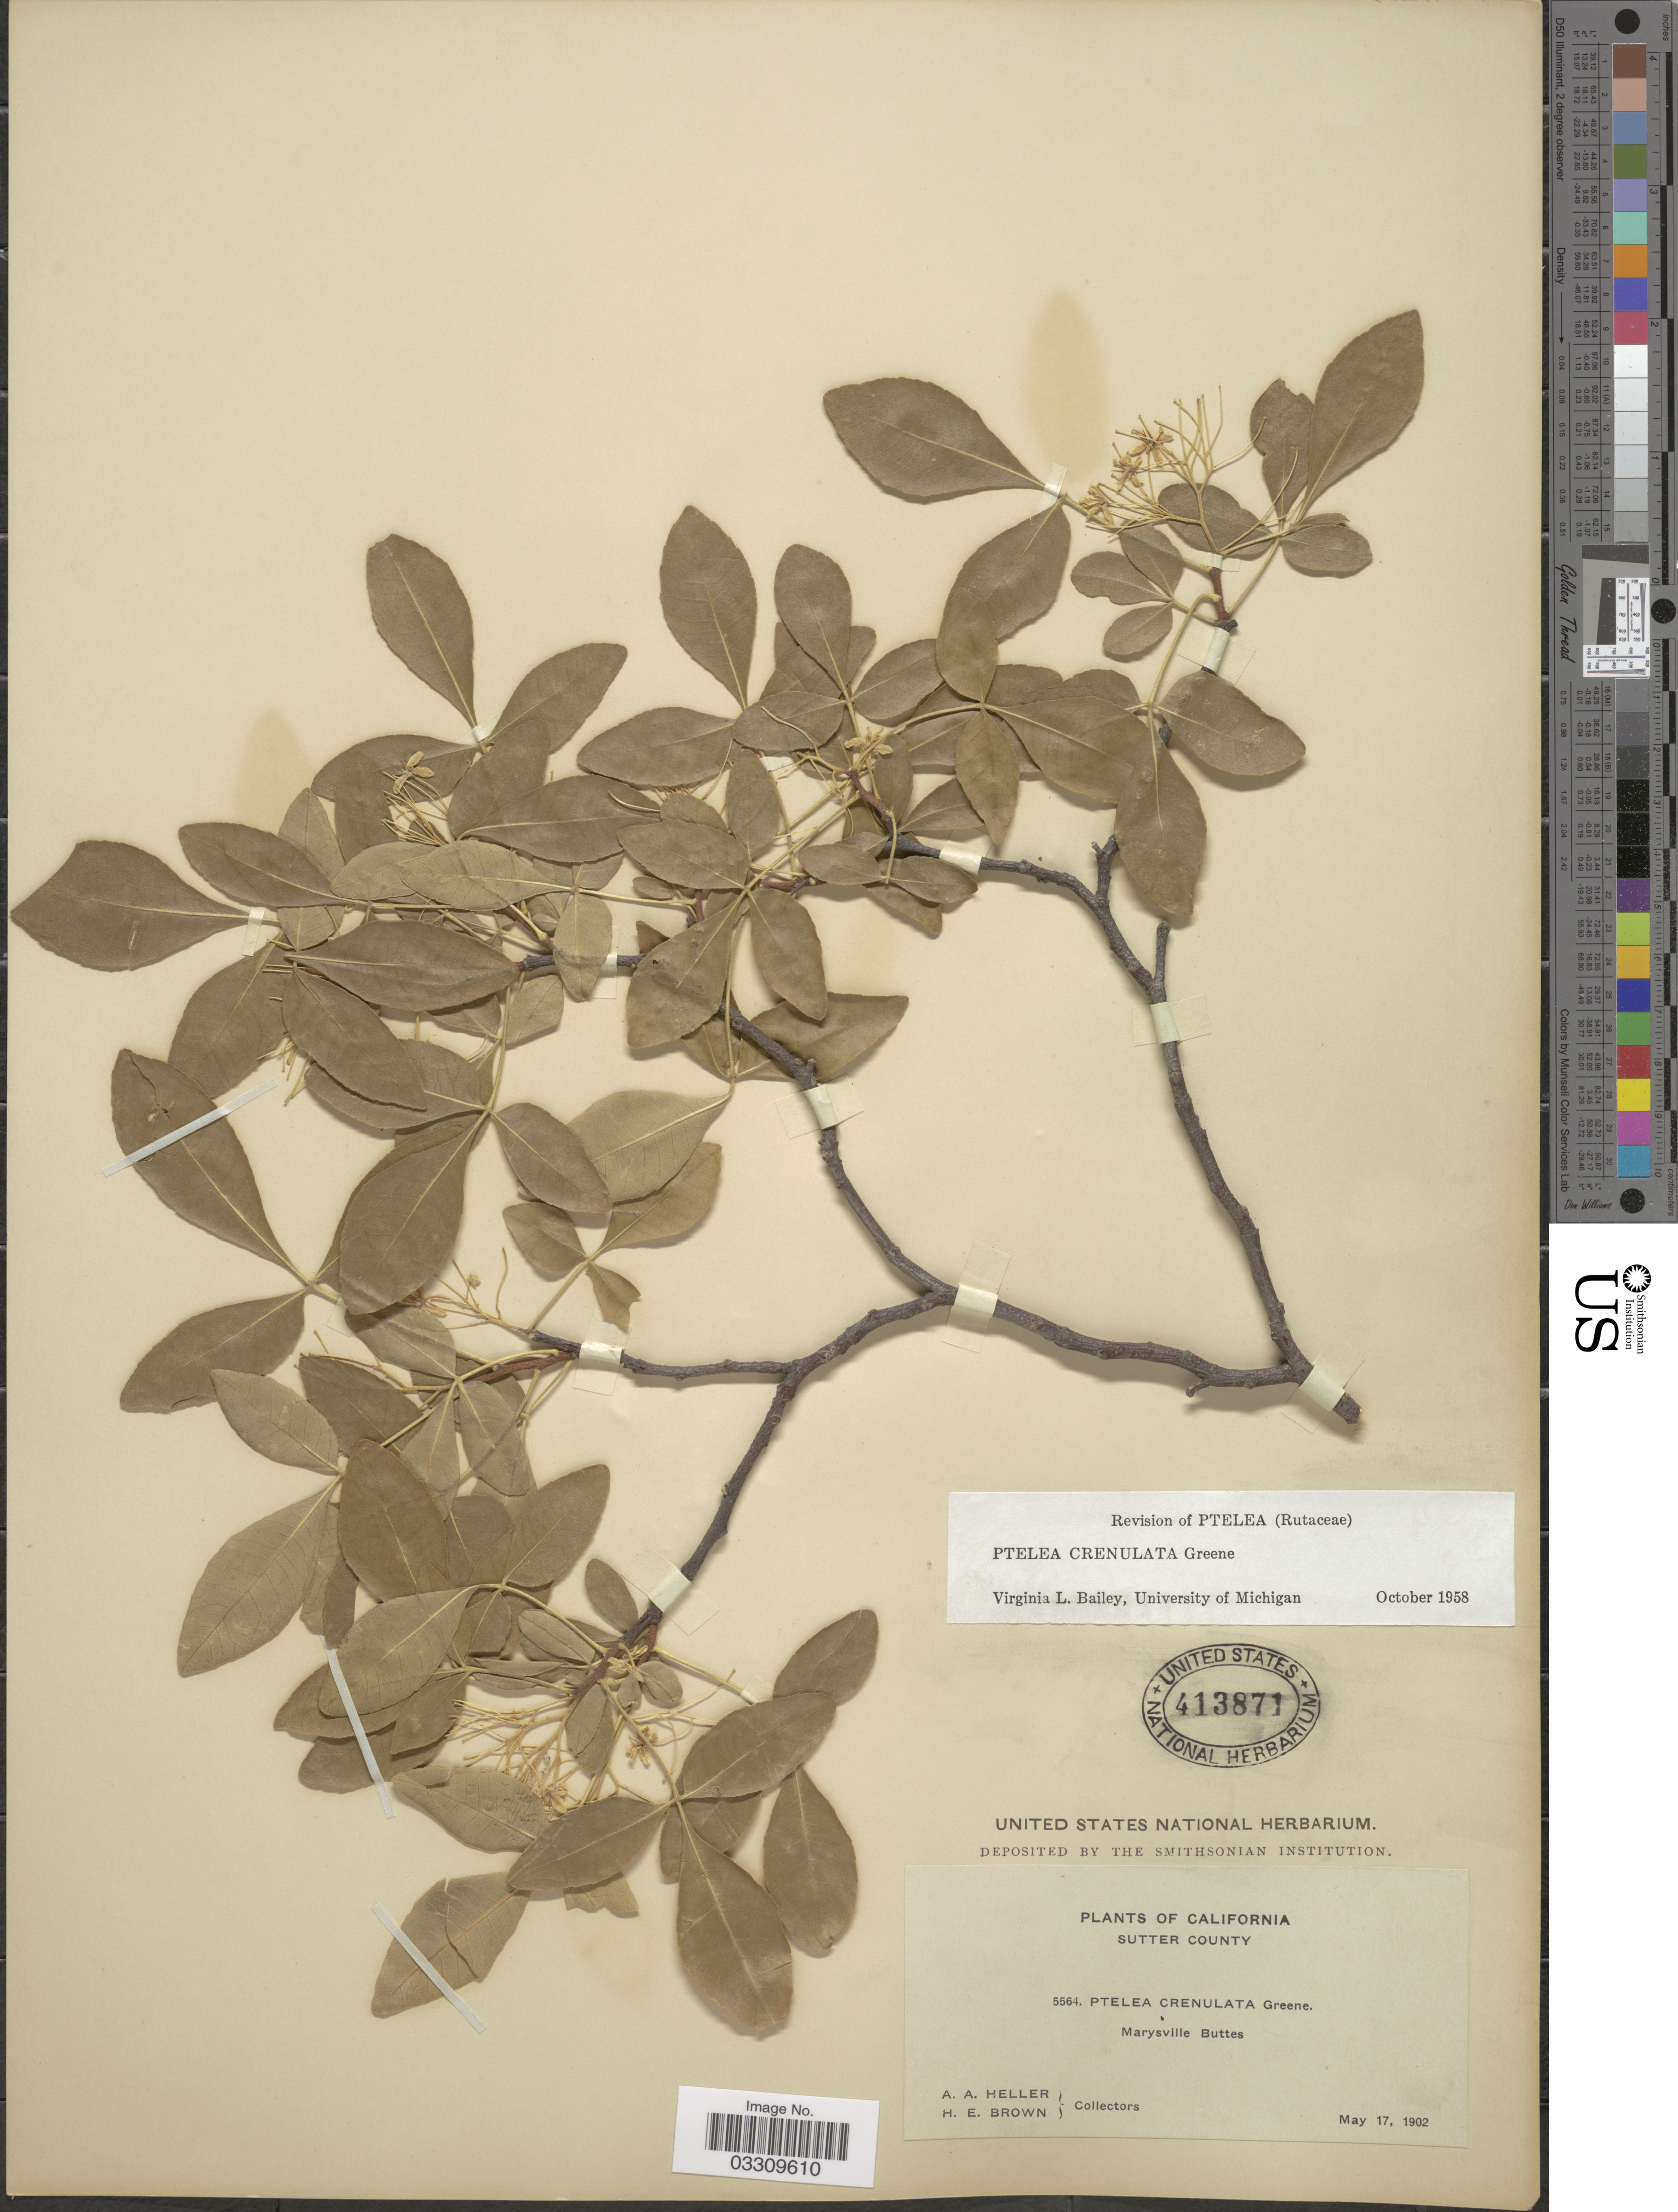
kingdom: Plantae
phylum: Tracheophyta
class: Magnoliopsida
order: Sapindales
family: Rutaceae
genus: Ptelea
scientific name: Ptelea crenulata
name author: Greene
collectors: A. A. Heller & H. E. Brown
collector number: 5564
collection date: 1902-05-17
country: United States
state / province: California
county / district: Sutter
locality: Sutter County, Marysville Buttes.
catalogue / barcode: US 413871